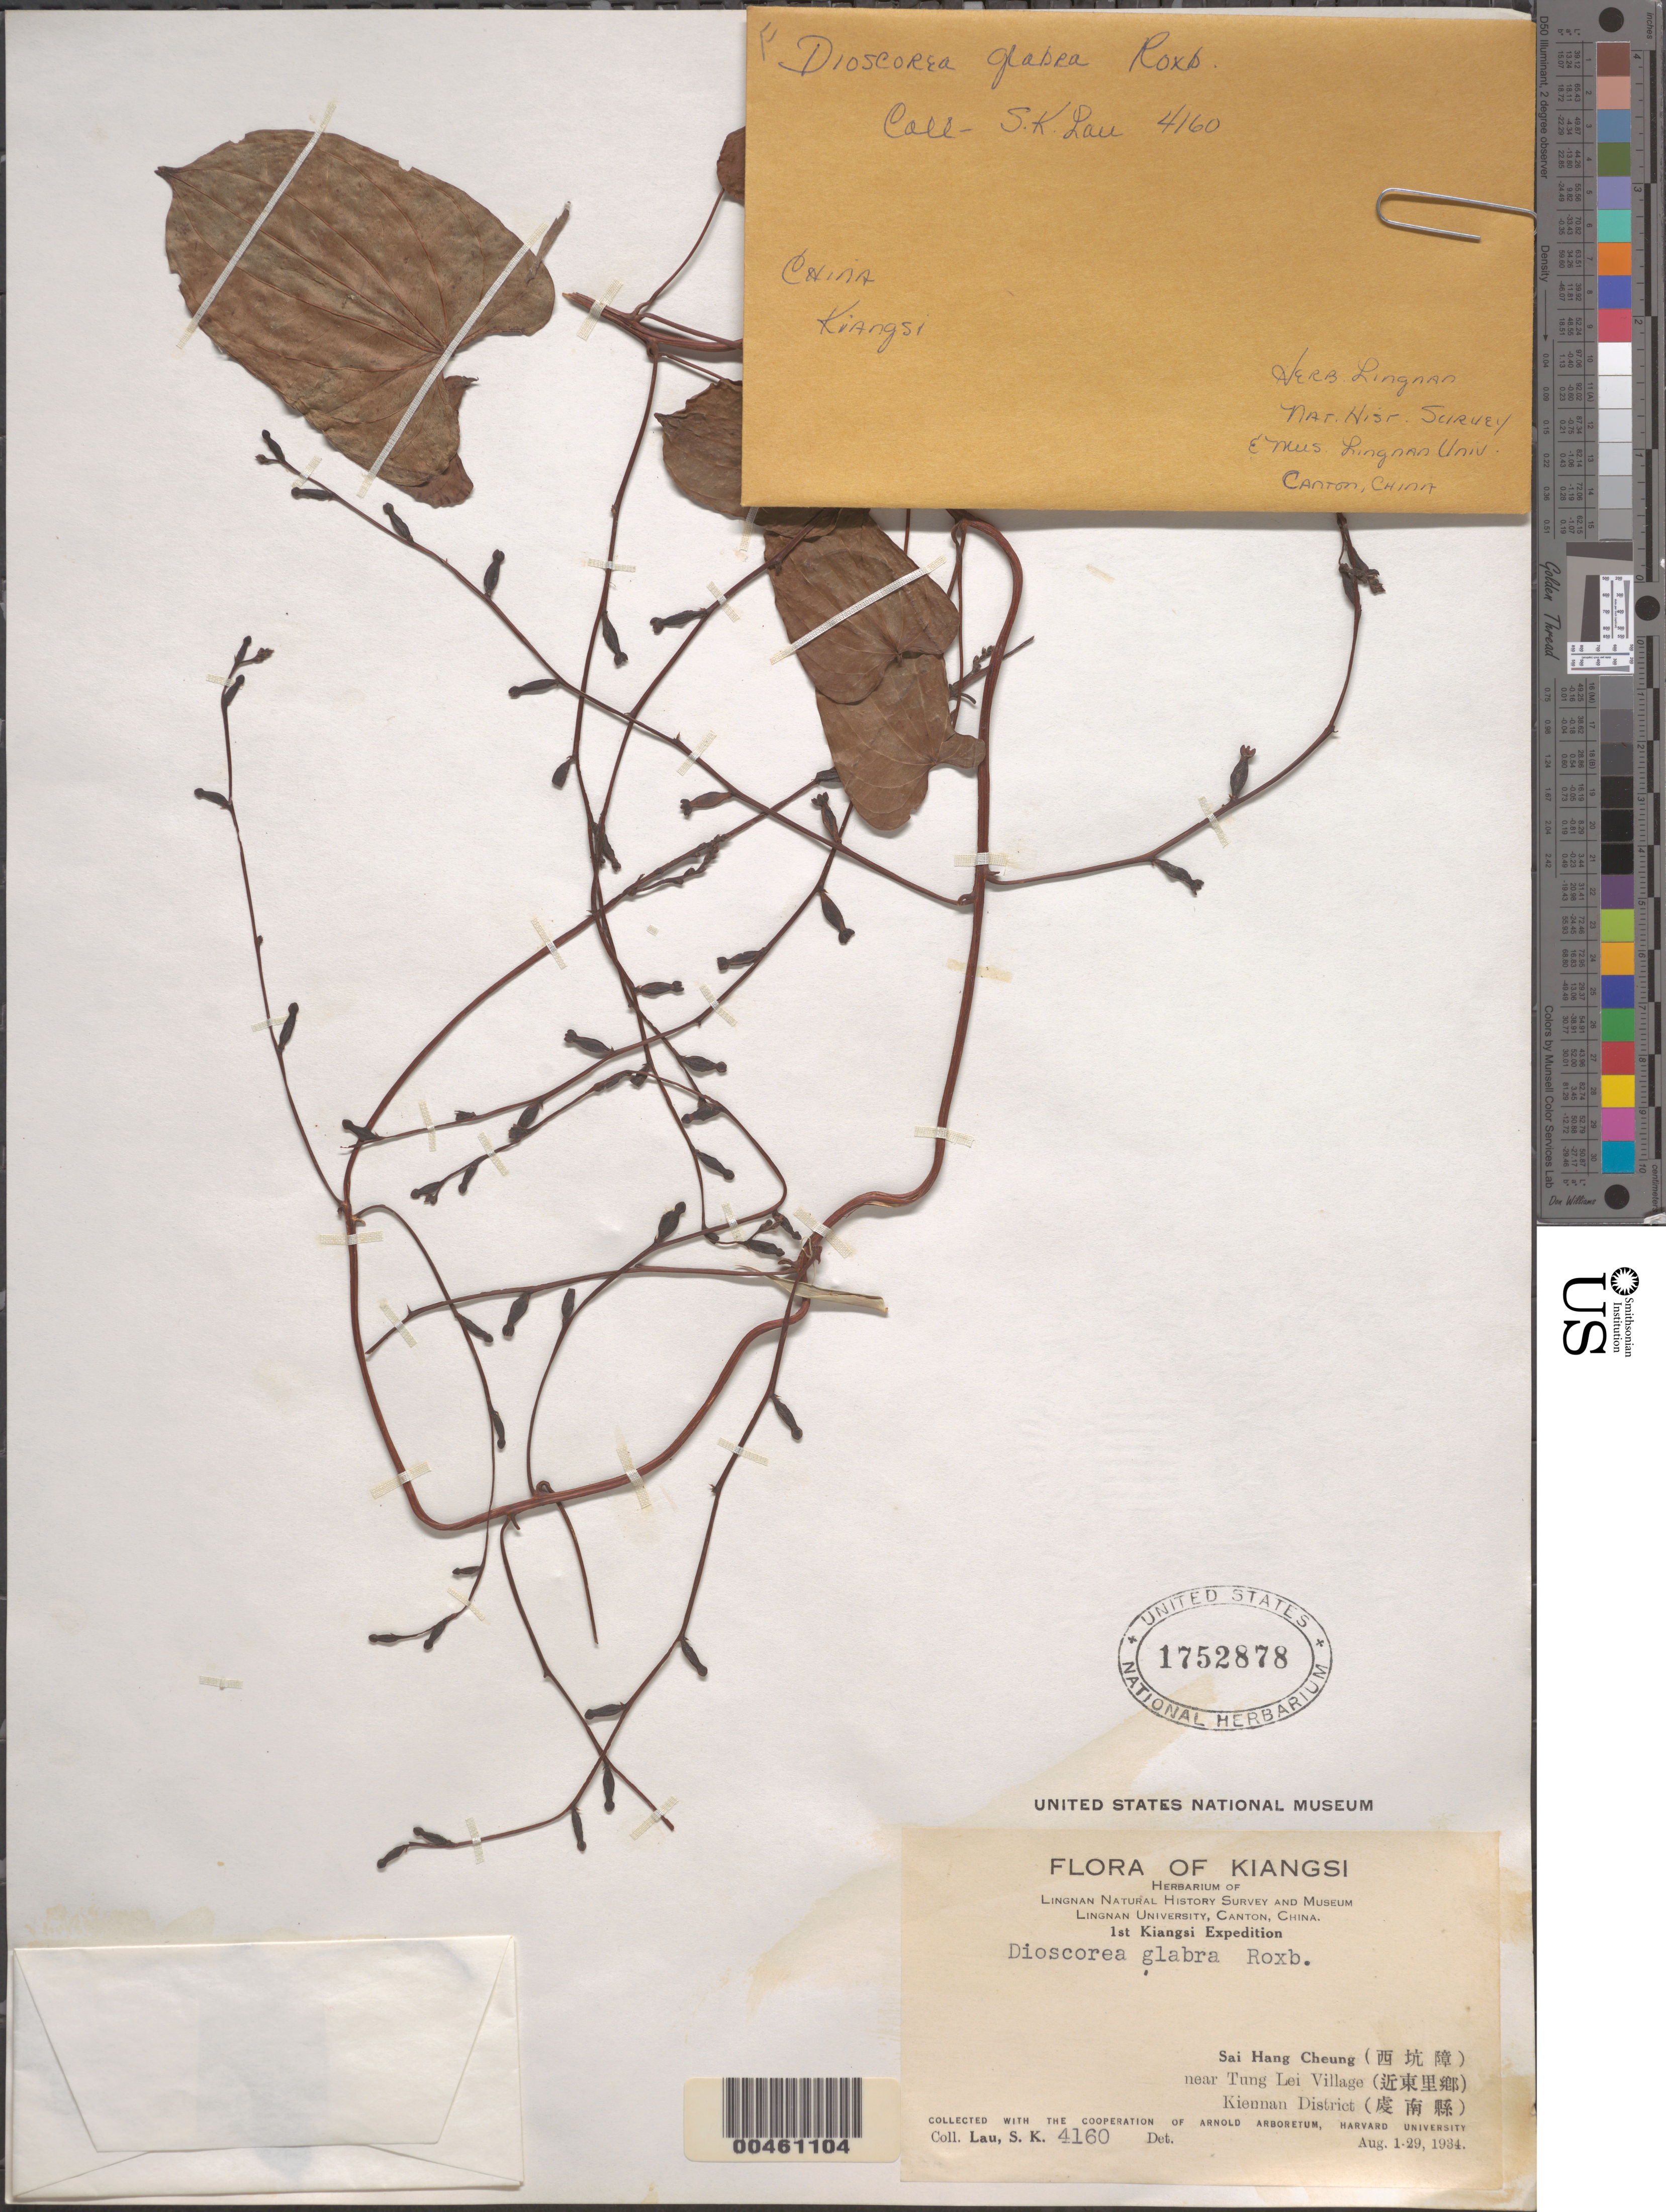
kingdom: Plantae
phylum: Tracheophyta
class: Liliopsida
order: Dioscoreales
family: Dioscoreaceae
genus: Dioscorea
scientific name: Dioscorea glabra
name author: Roxb.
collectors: S. K. Lau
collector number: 4160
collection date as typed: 01 Aug 1934 to 29 Aug 1934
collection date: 1934-08-01/1934-08-29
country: China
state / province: Jiangxi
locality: Sai Hang Cheung, near Tung Lei Village (Kiennan or Quannan District)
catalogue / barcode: US 1752878